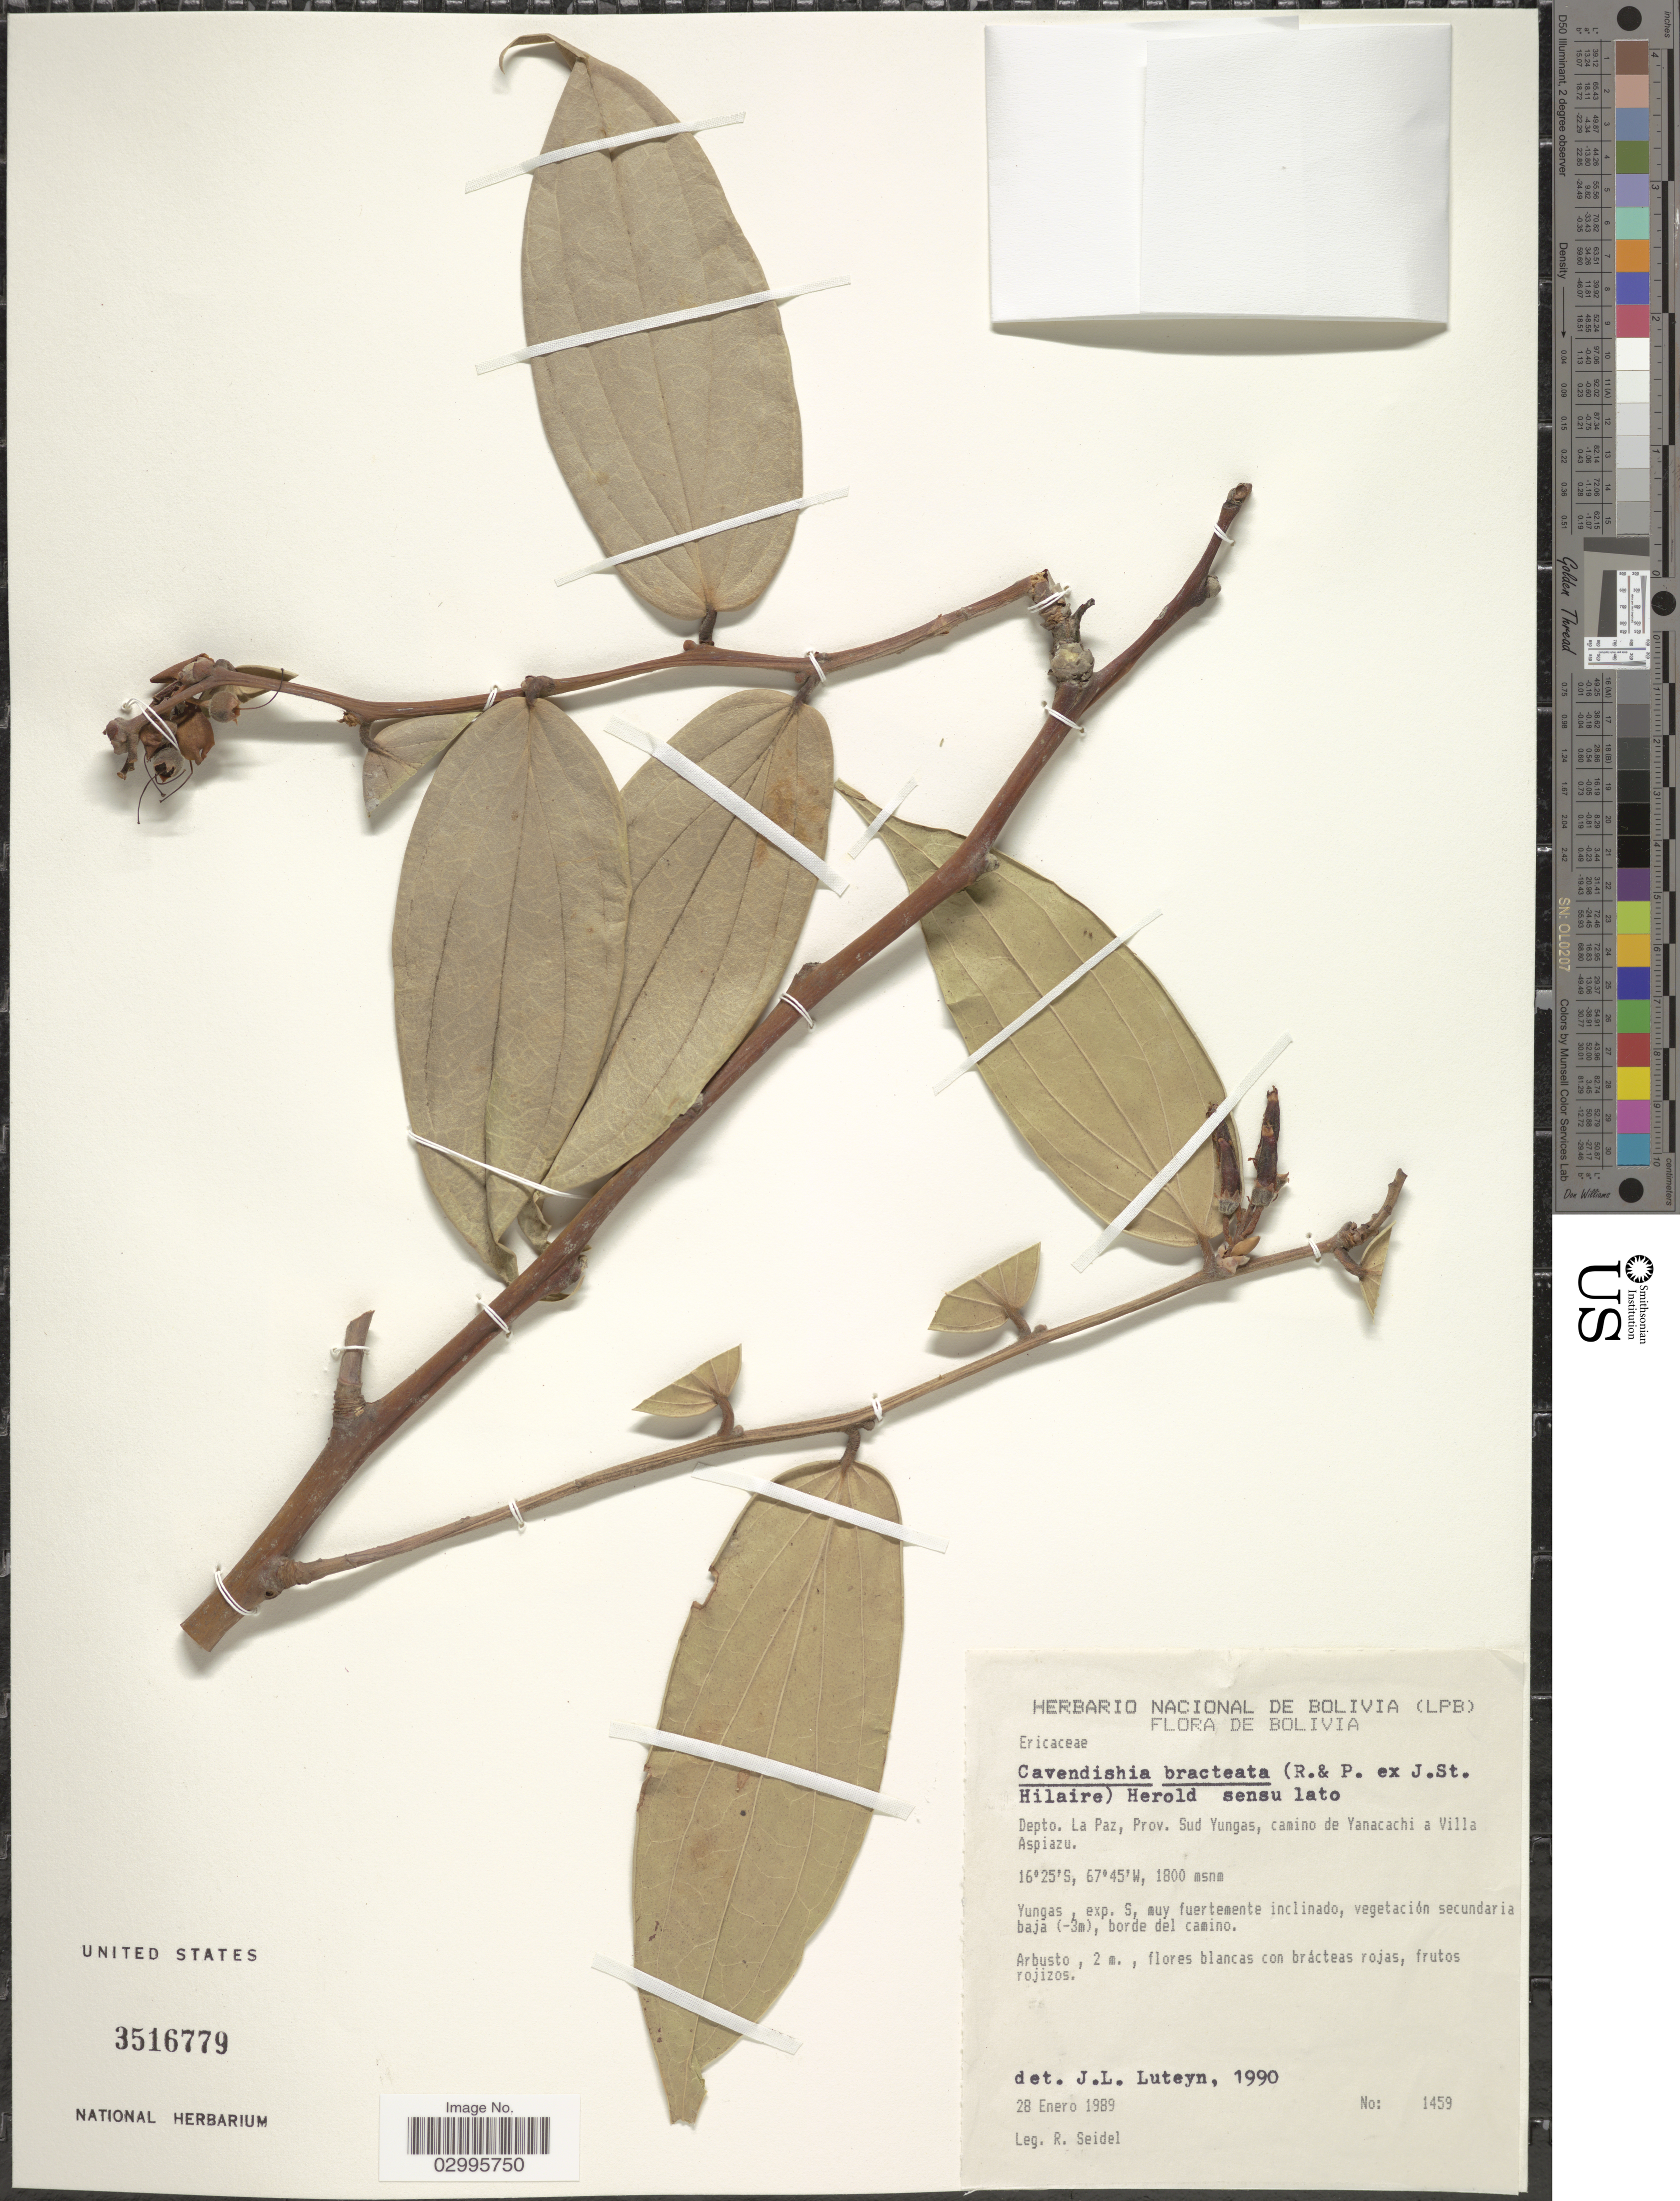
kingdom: Plantae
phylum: Tracheophyta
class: Magnoliopsida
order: Ericales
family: Ericaceae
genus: Cavendishia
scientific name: Cavendishia bracteata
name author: (Ruiz & Pav. ex J. St.-Hil.) Hoerold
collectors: R. Seidel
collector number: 1459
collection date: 1989-01-28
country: Bolivia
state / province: La Paz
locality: Depto. La Paz, Prov. Sud Yungas, camino de Yanacachi a Villa Aspiazu.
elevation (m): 1800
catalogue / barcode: US 3516779